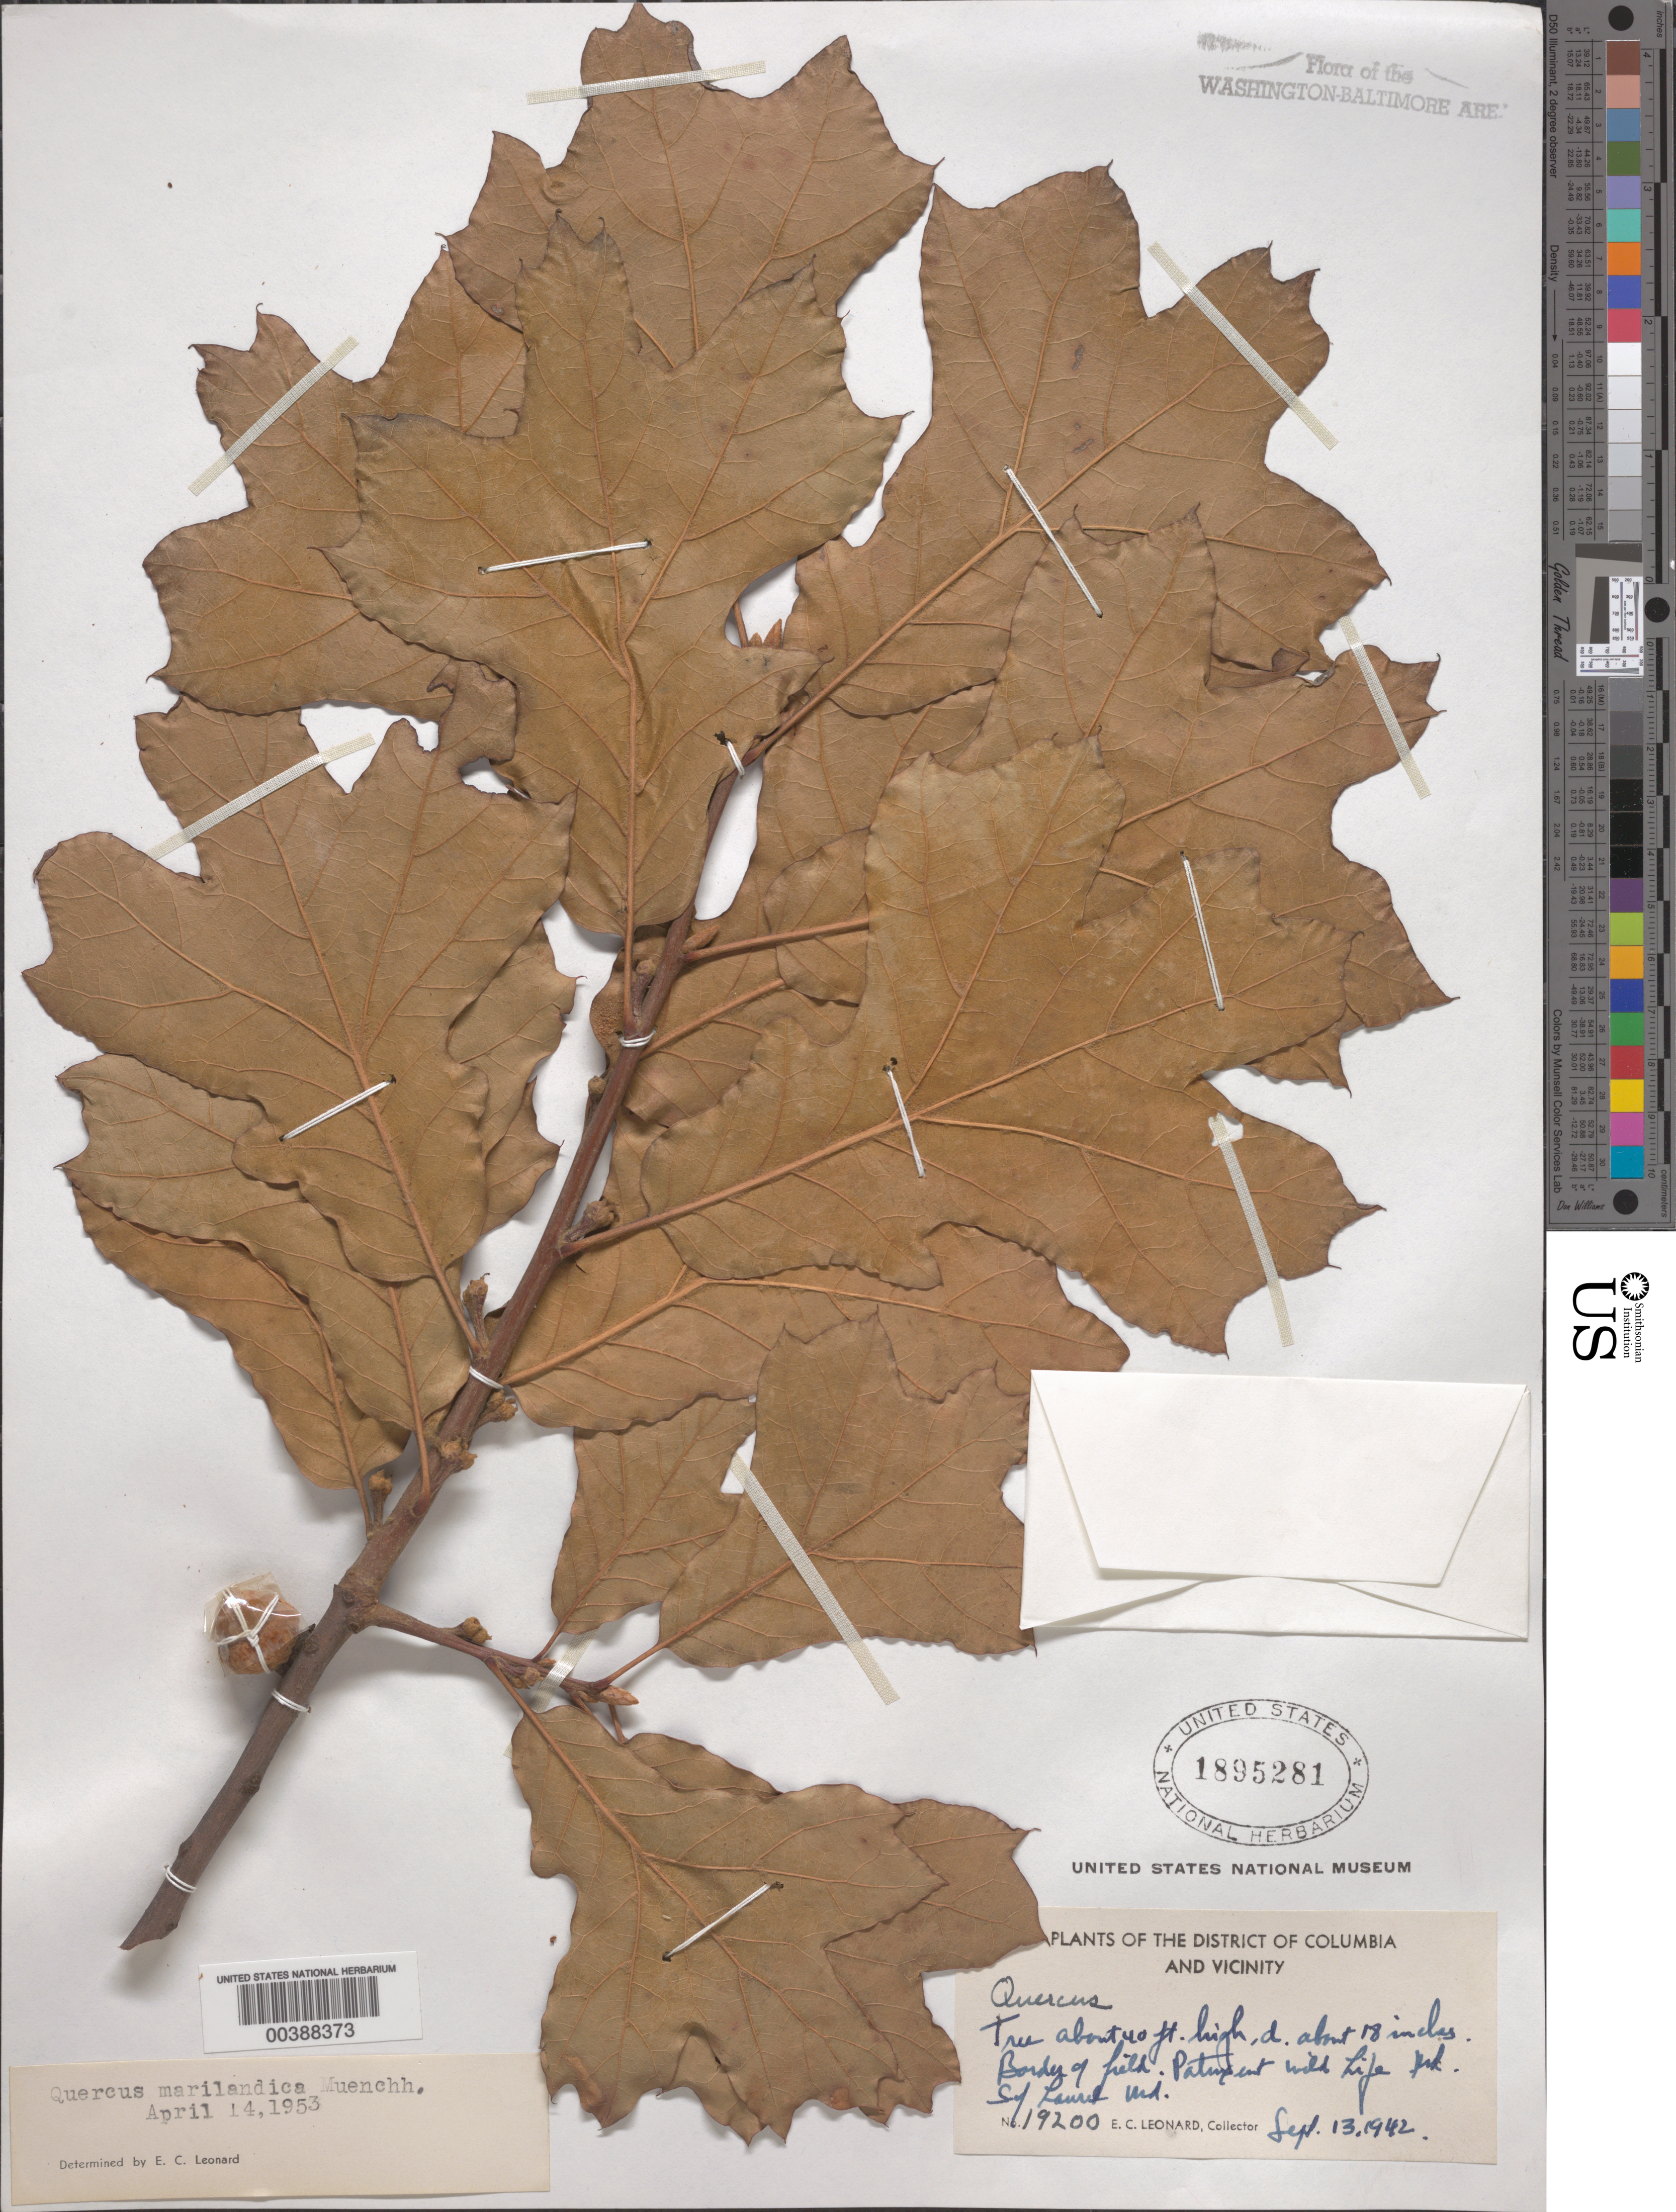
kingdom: Plantae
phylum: Tracheophyta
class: Magnoliopsida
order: Fagales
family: Fagaceae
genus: Quercus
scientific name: Quercus marilandica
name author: (L.) Münchh.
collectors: E. C. Leonard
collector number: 19200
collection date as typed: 13 Sep 1942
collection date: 1942-09-13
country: United States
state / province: Maryland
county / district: Prince George's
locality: Patuxent Wildlife Refuge, south of Laurel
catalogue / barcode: US 1895281